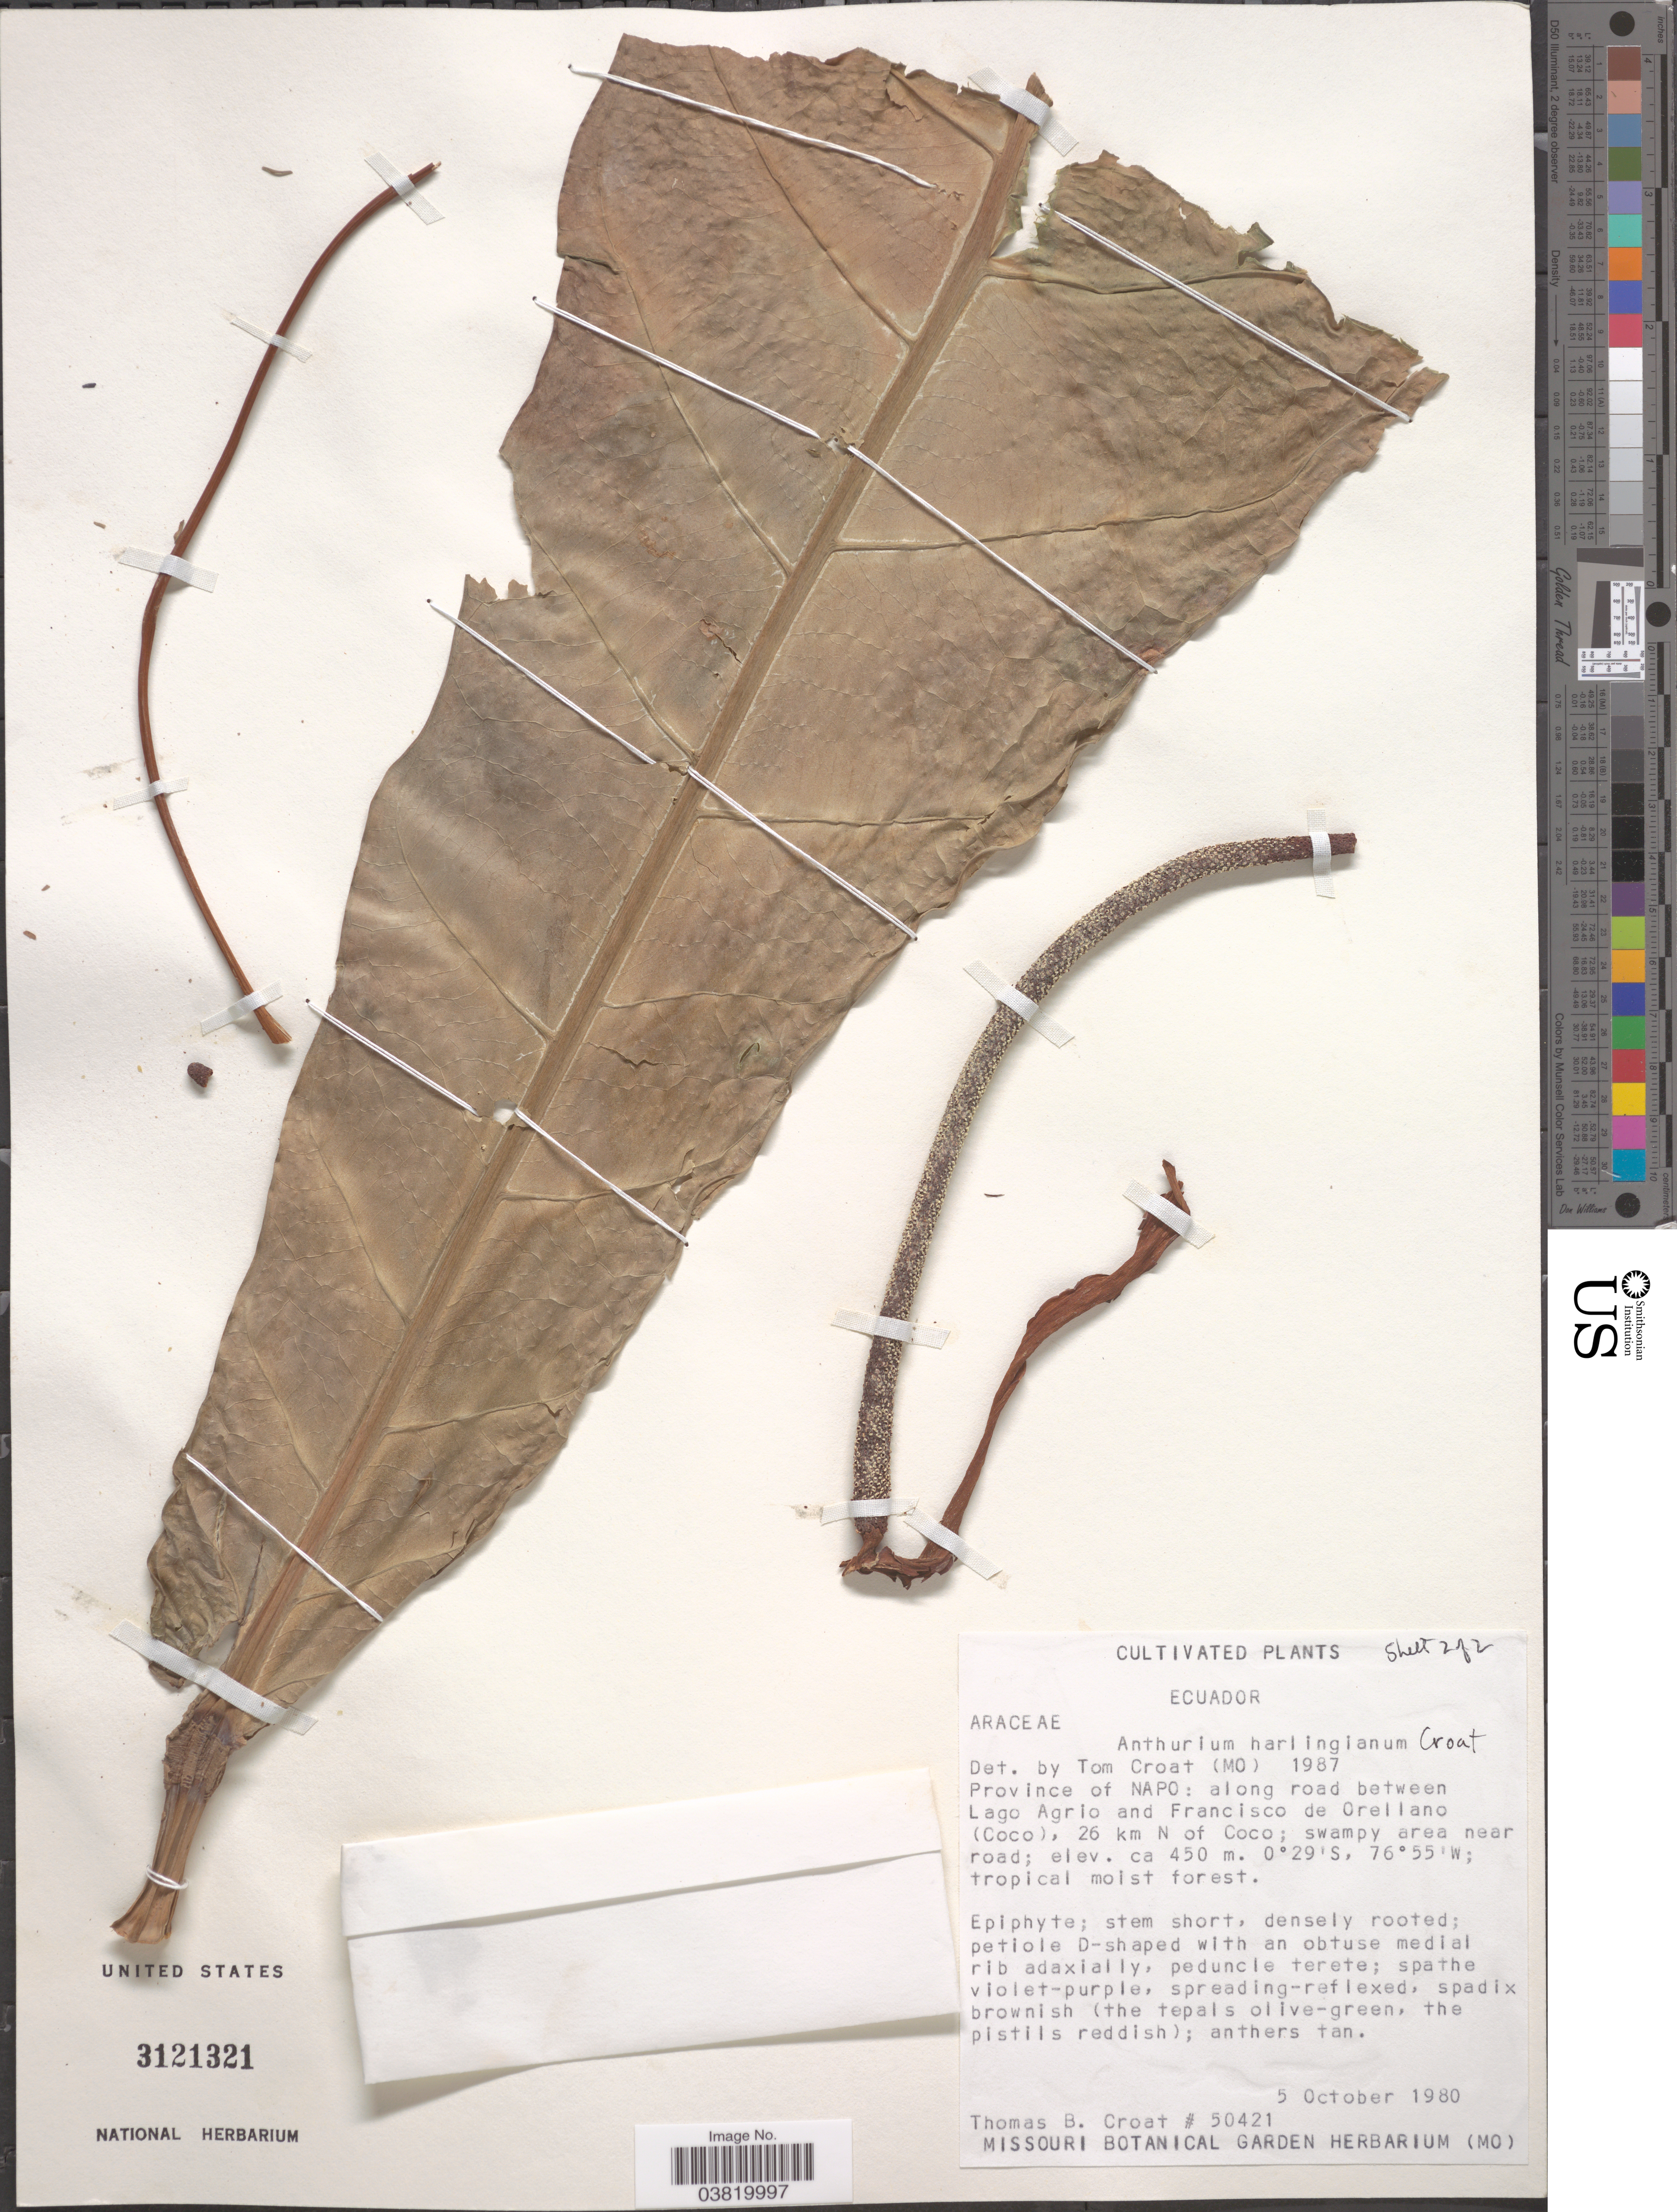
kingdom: Plantae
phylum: Tracheophyta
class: Liliopsida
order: Alismatales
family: Araceae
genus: Anthurium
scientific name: Anthurium harlingianum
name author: Croat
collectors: T. B. Croat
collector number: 50421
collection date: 1980-10-05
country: Ecuador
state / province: Napo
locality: Along road between Lago Agrio and Francisco de Orellano (Coco), 26 km N of Coco.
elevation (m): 450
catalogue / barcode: US 3121321